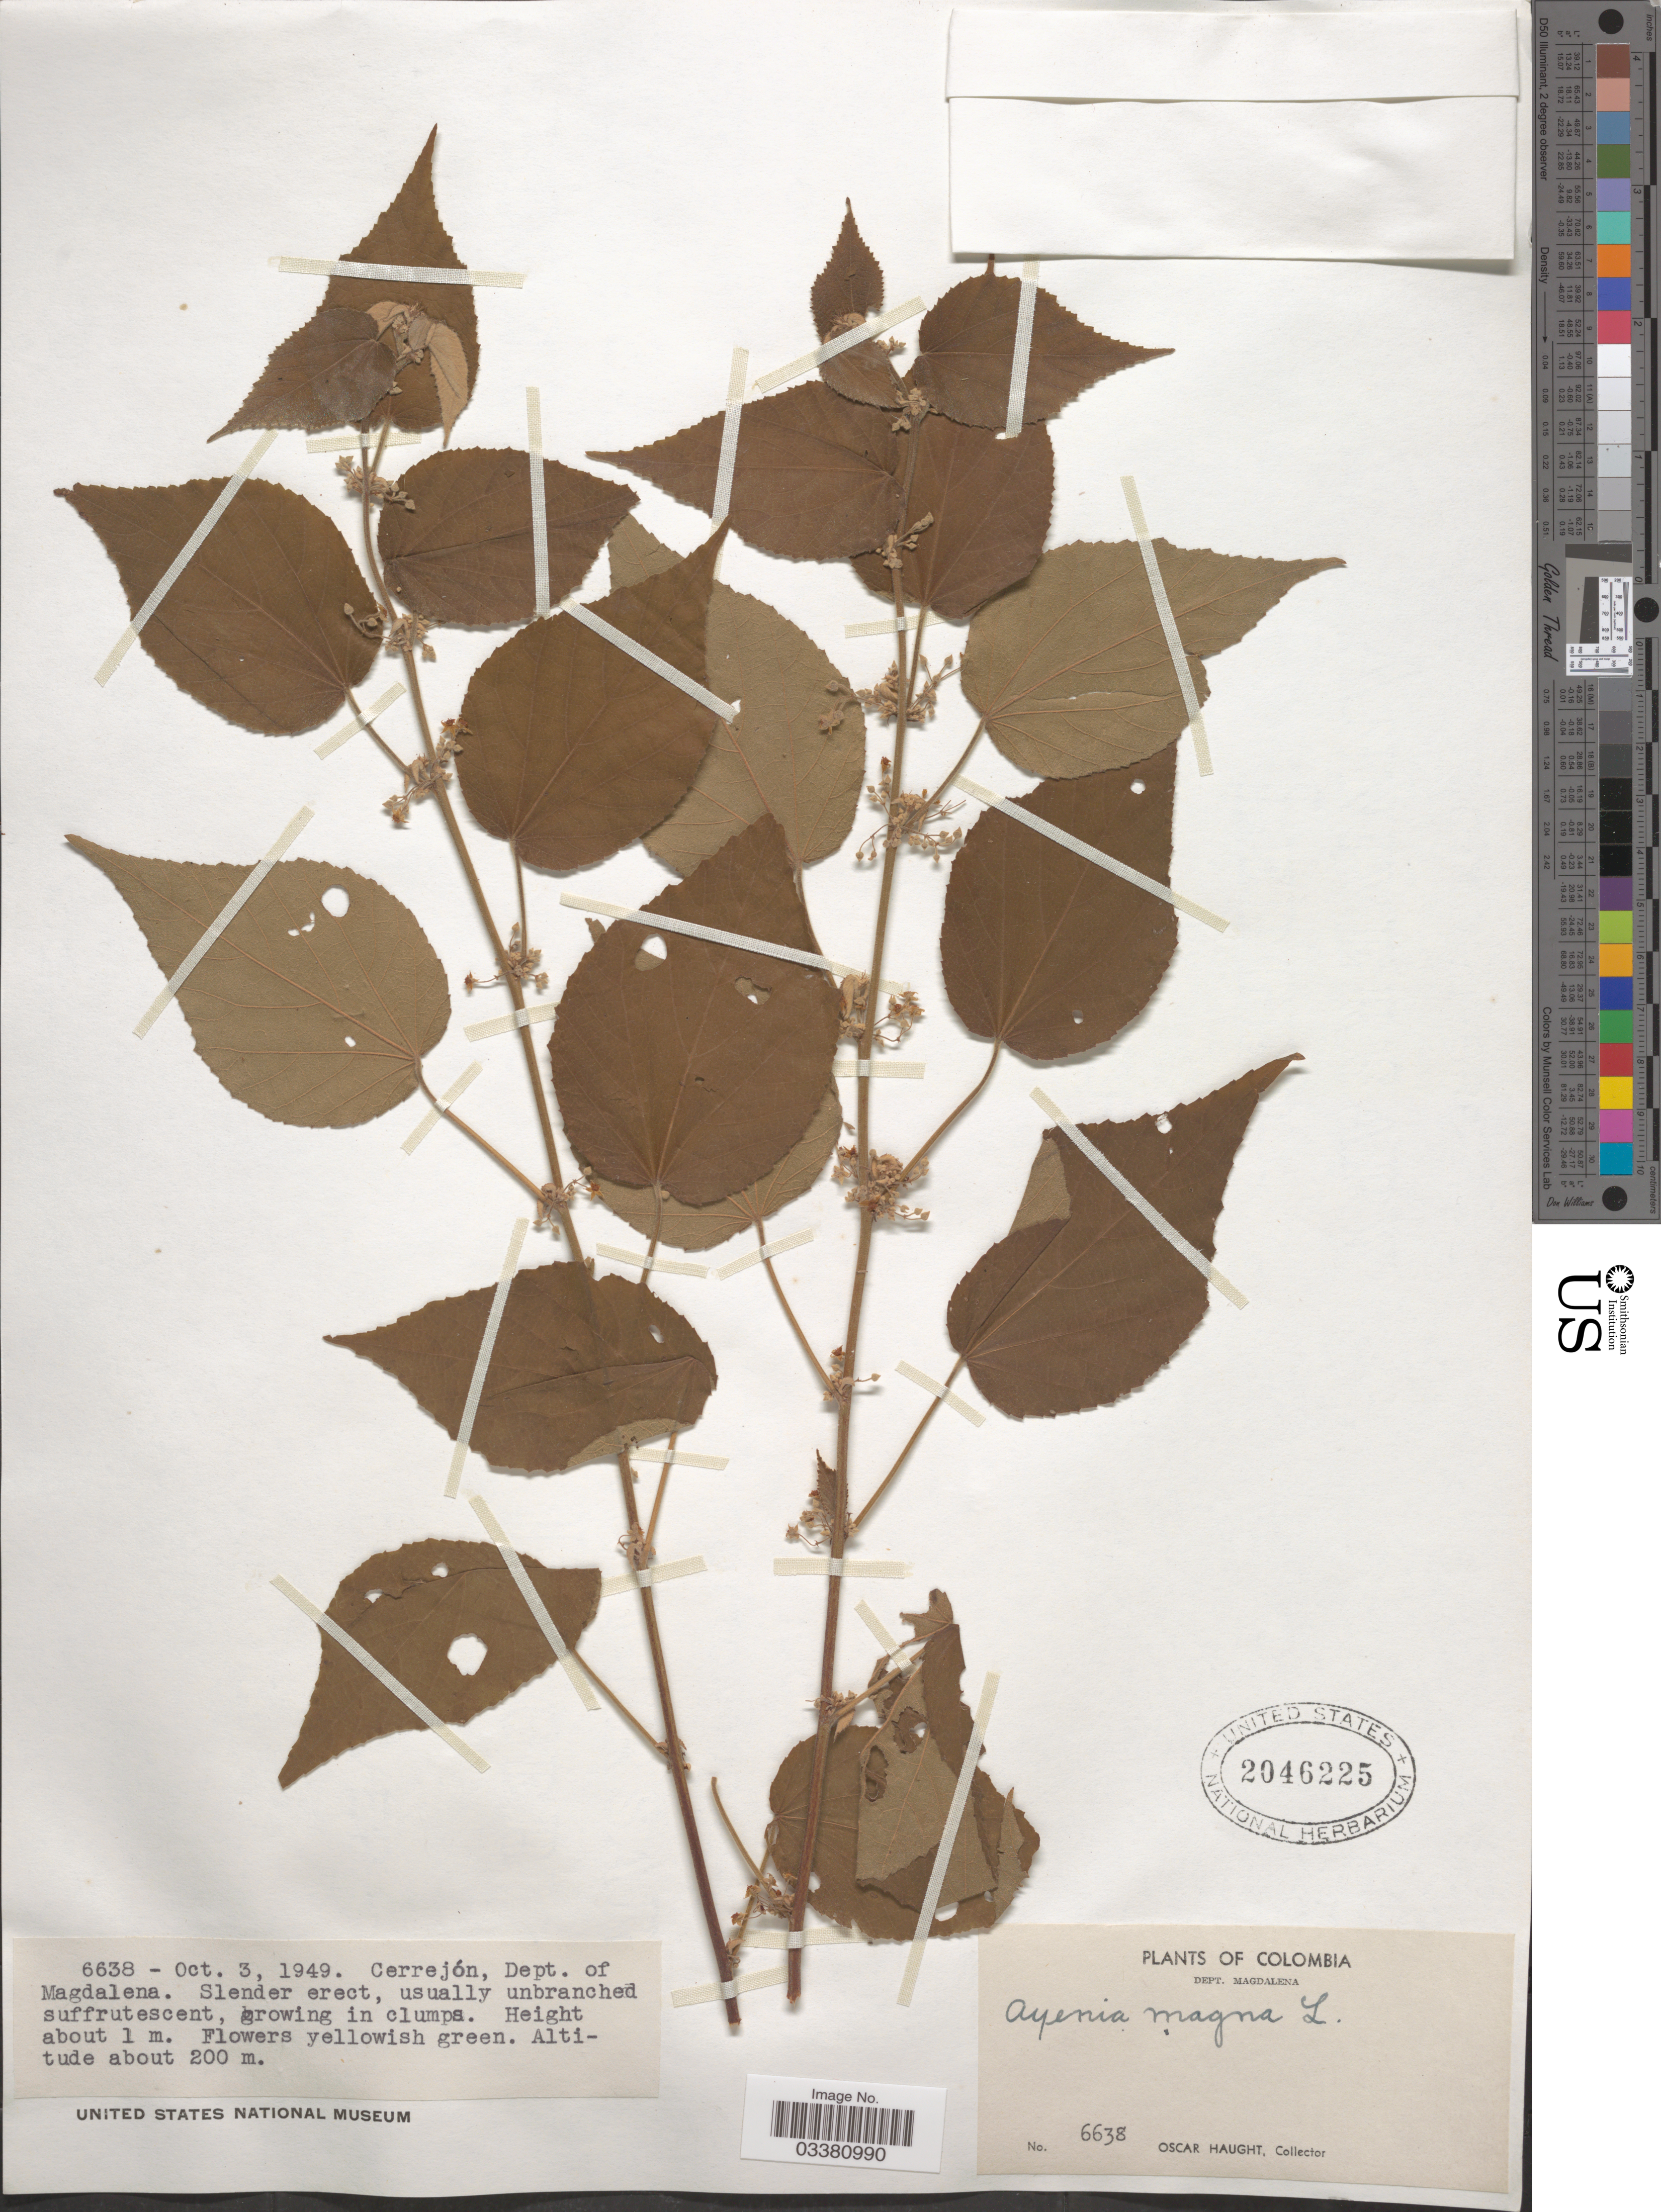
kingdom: Plantae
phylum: Tracheophyta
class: Magnoliopsida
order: Malvales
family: Malvaceae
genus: Ayenia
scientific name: Ayenia magna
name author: L.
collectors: O. L. Haught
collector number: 6638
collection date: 1949-10-03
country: Colombia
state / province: Magdalena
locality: Cerrejón, Dept. of Magdalena.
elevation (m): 200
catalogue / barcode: US 2046225